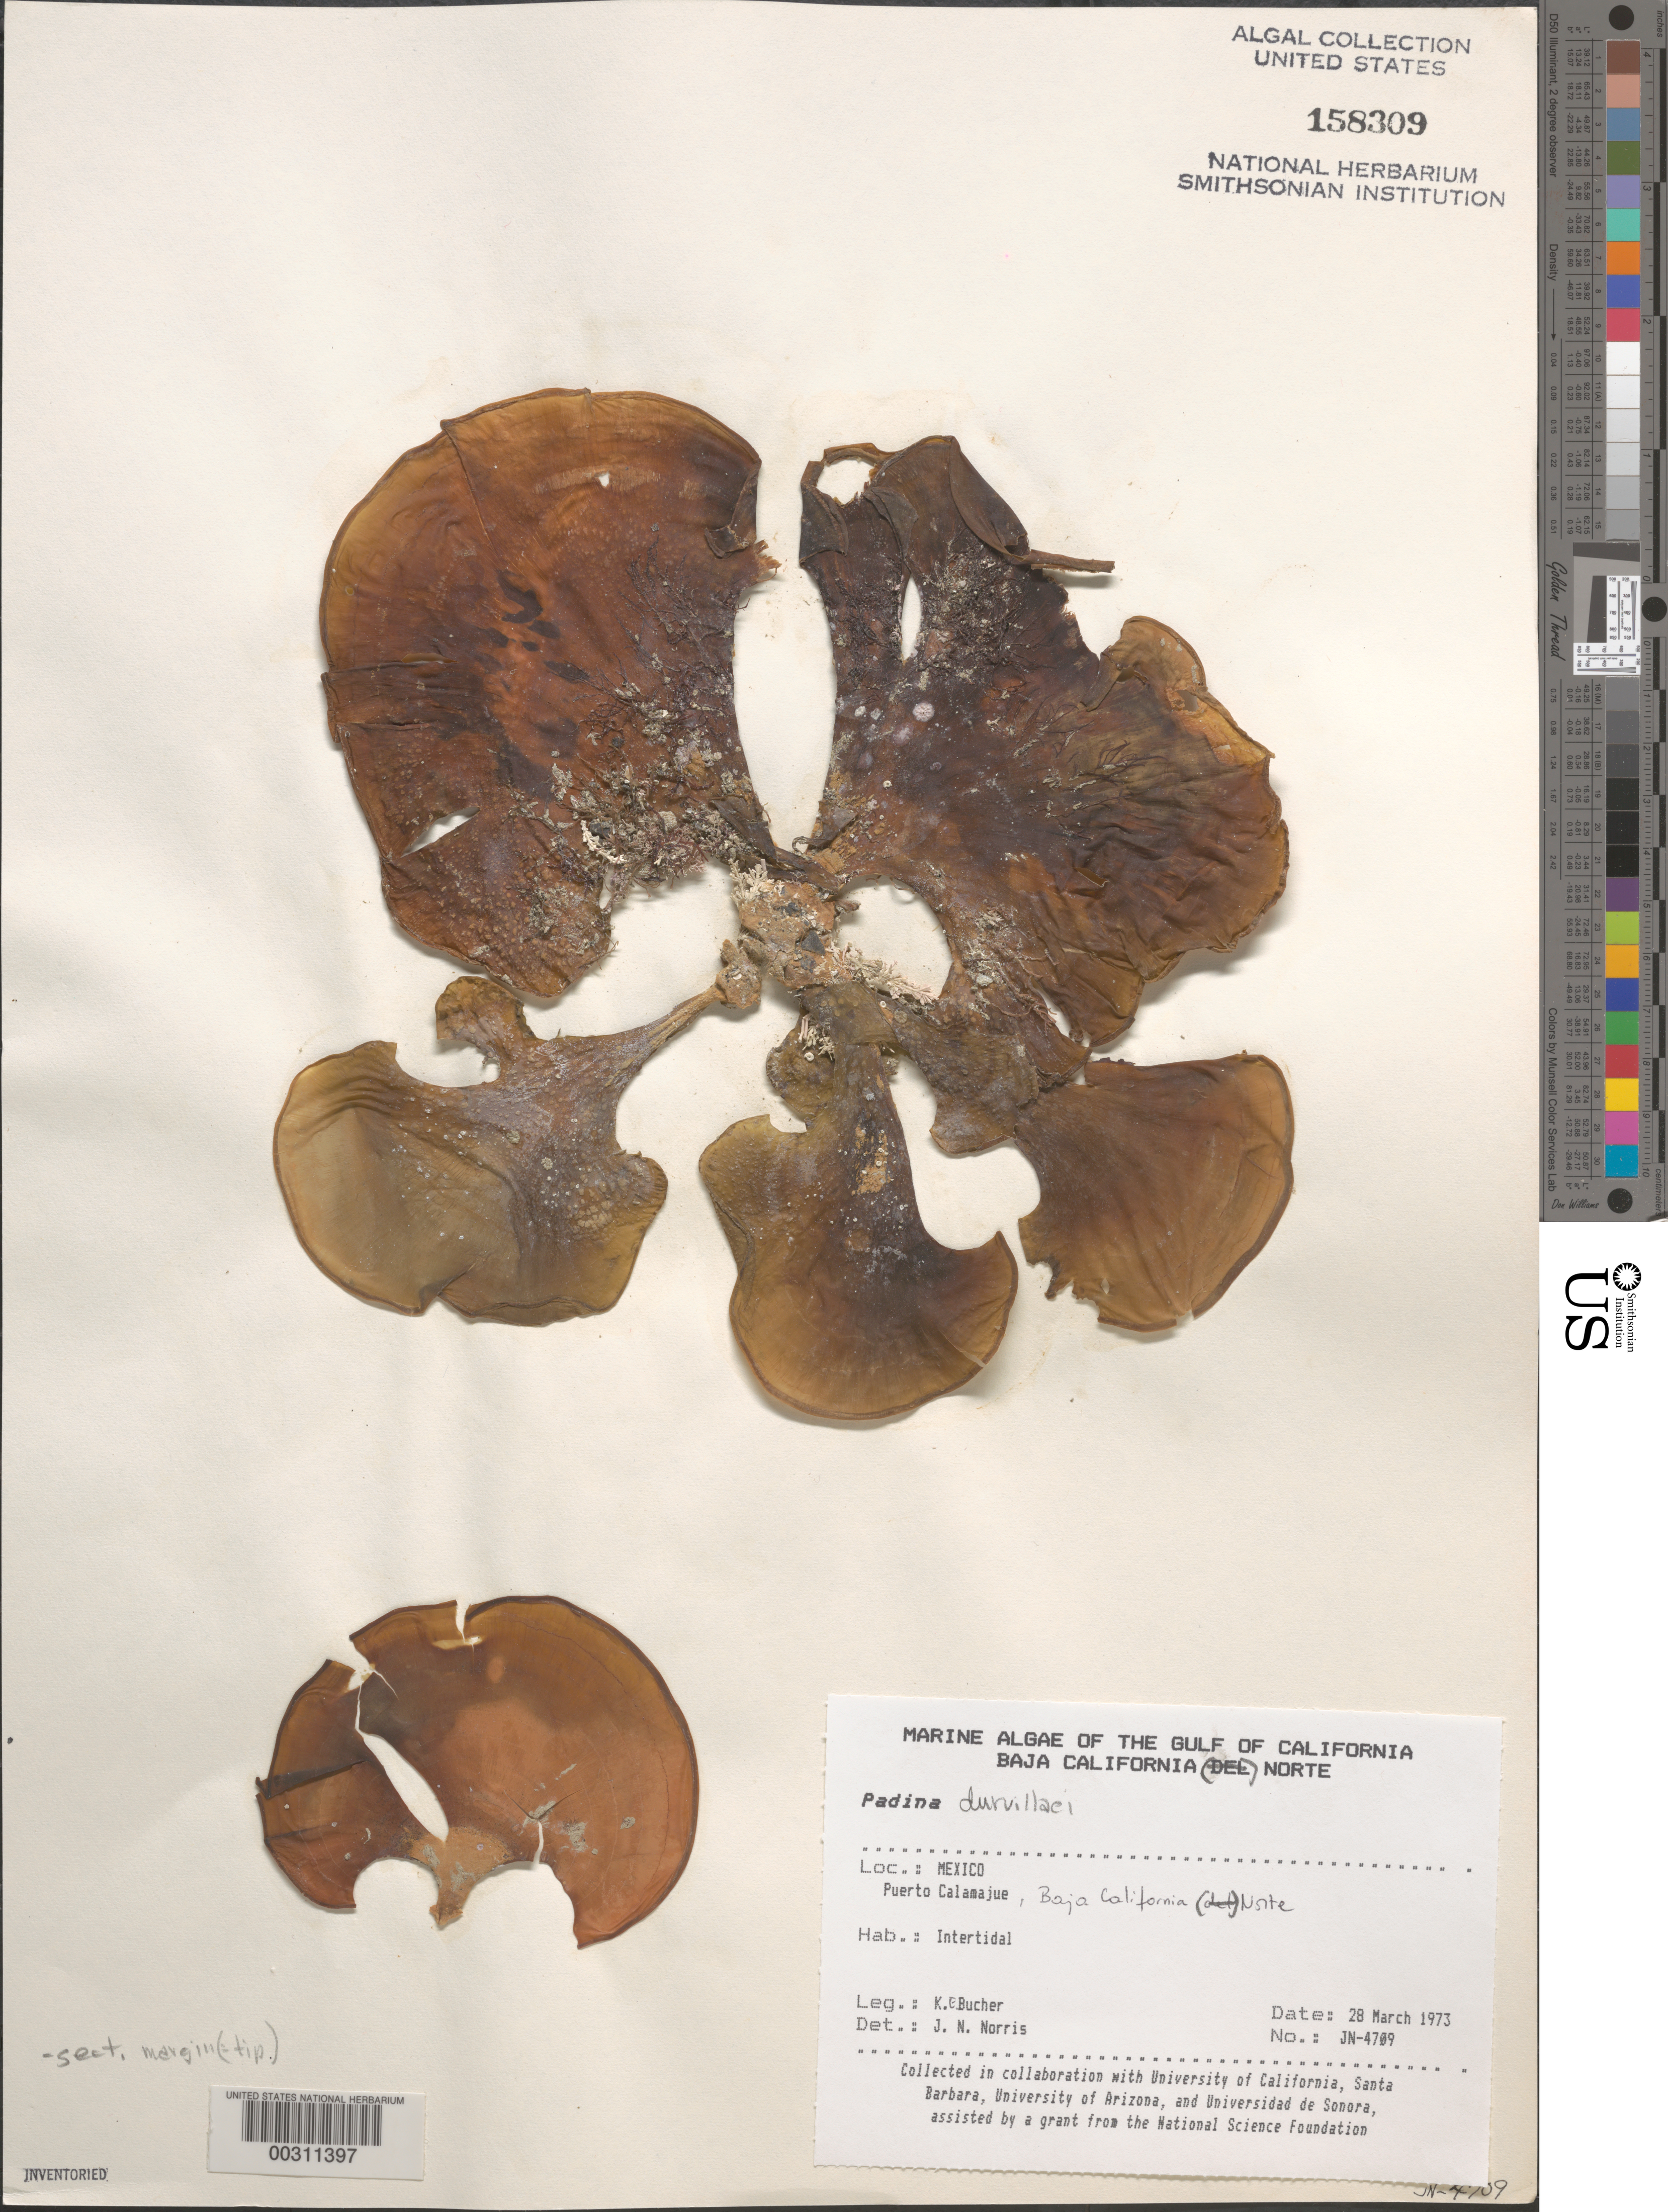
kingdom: Chromista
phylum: Ochrophyta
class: Phaeophyceae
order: Dictyotales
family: Dictyotaceae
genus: Padina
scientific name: Padina durvillaei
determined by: Norris, James N.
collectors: K. E. Bucher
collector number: JN-4709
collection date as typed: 28 Mar 1973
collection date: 1973-03-28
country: Mexico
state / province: Baja California Norte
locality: Puerto Calamajue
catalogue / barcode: US 158309